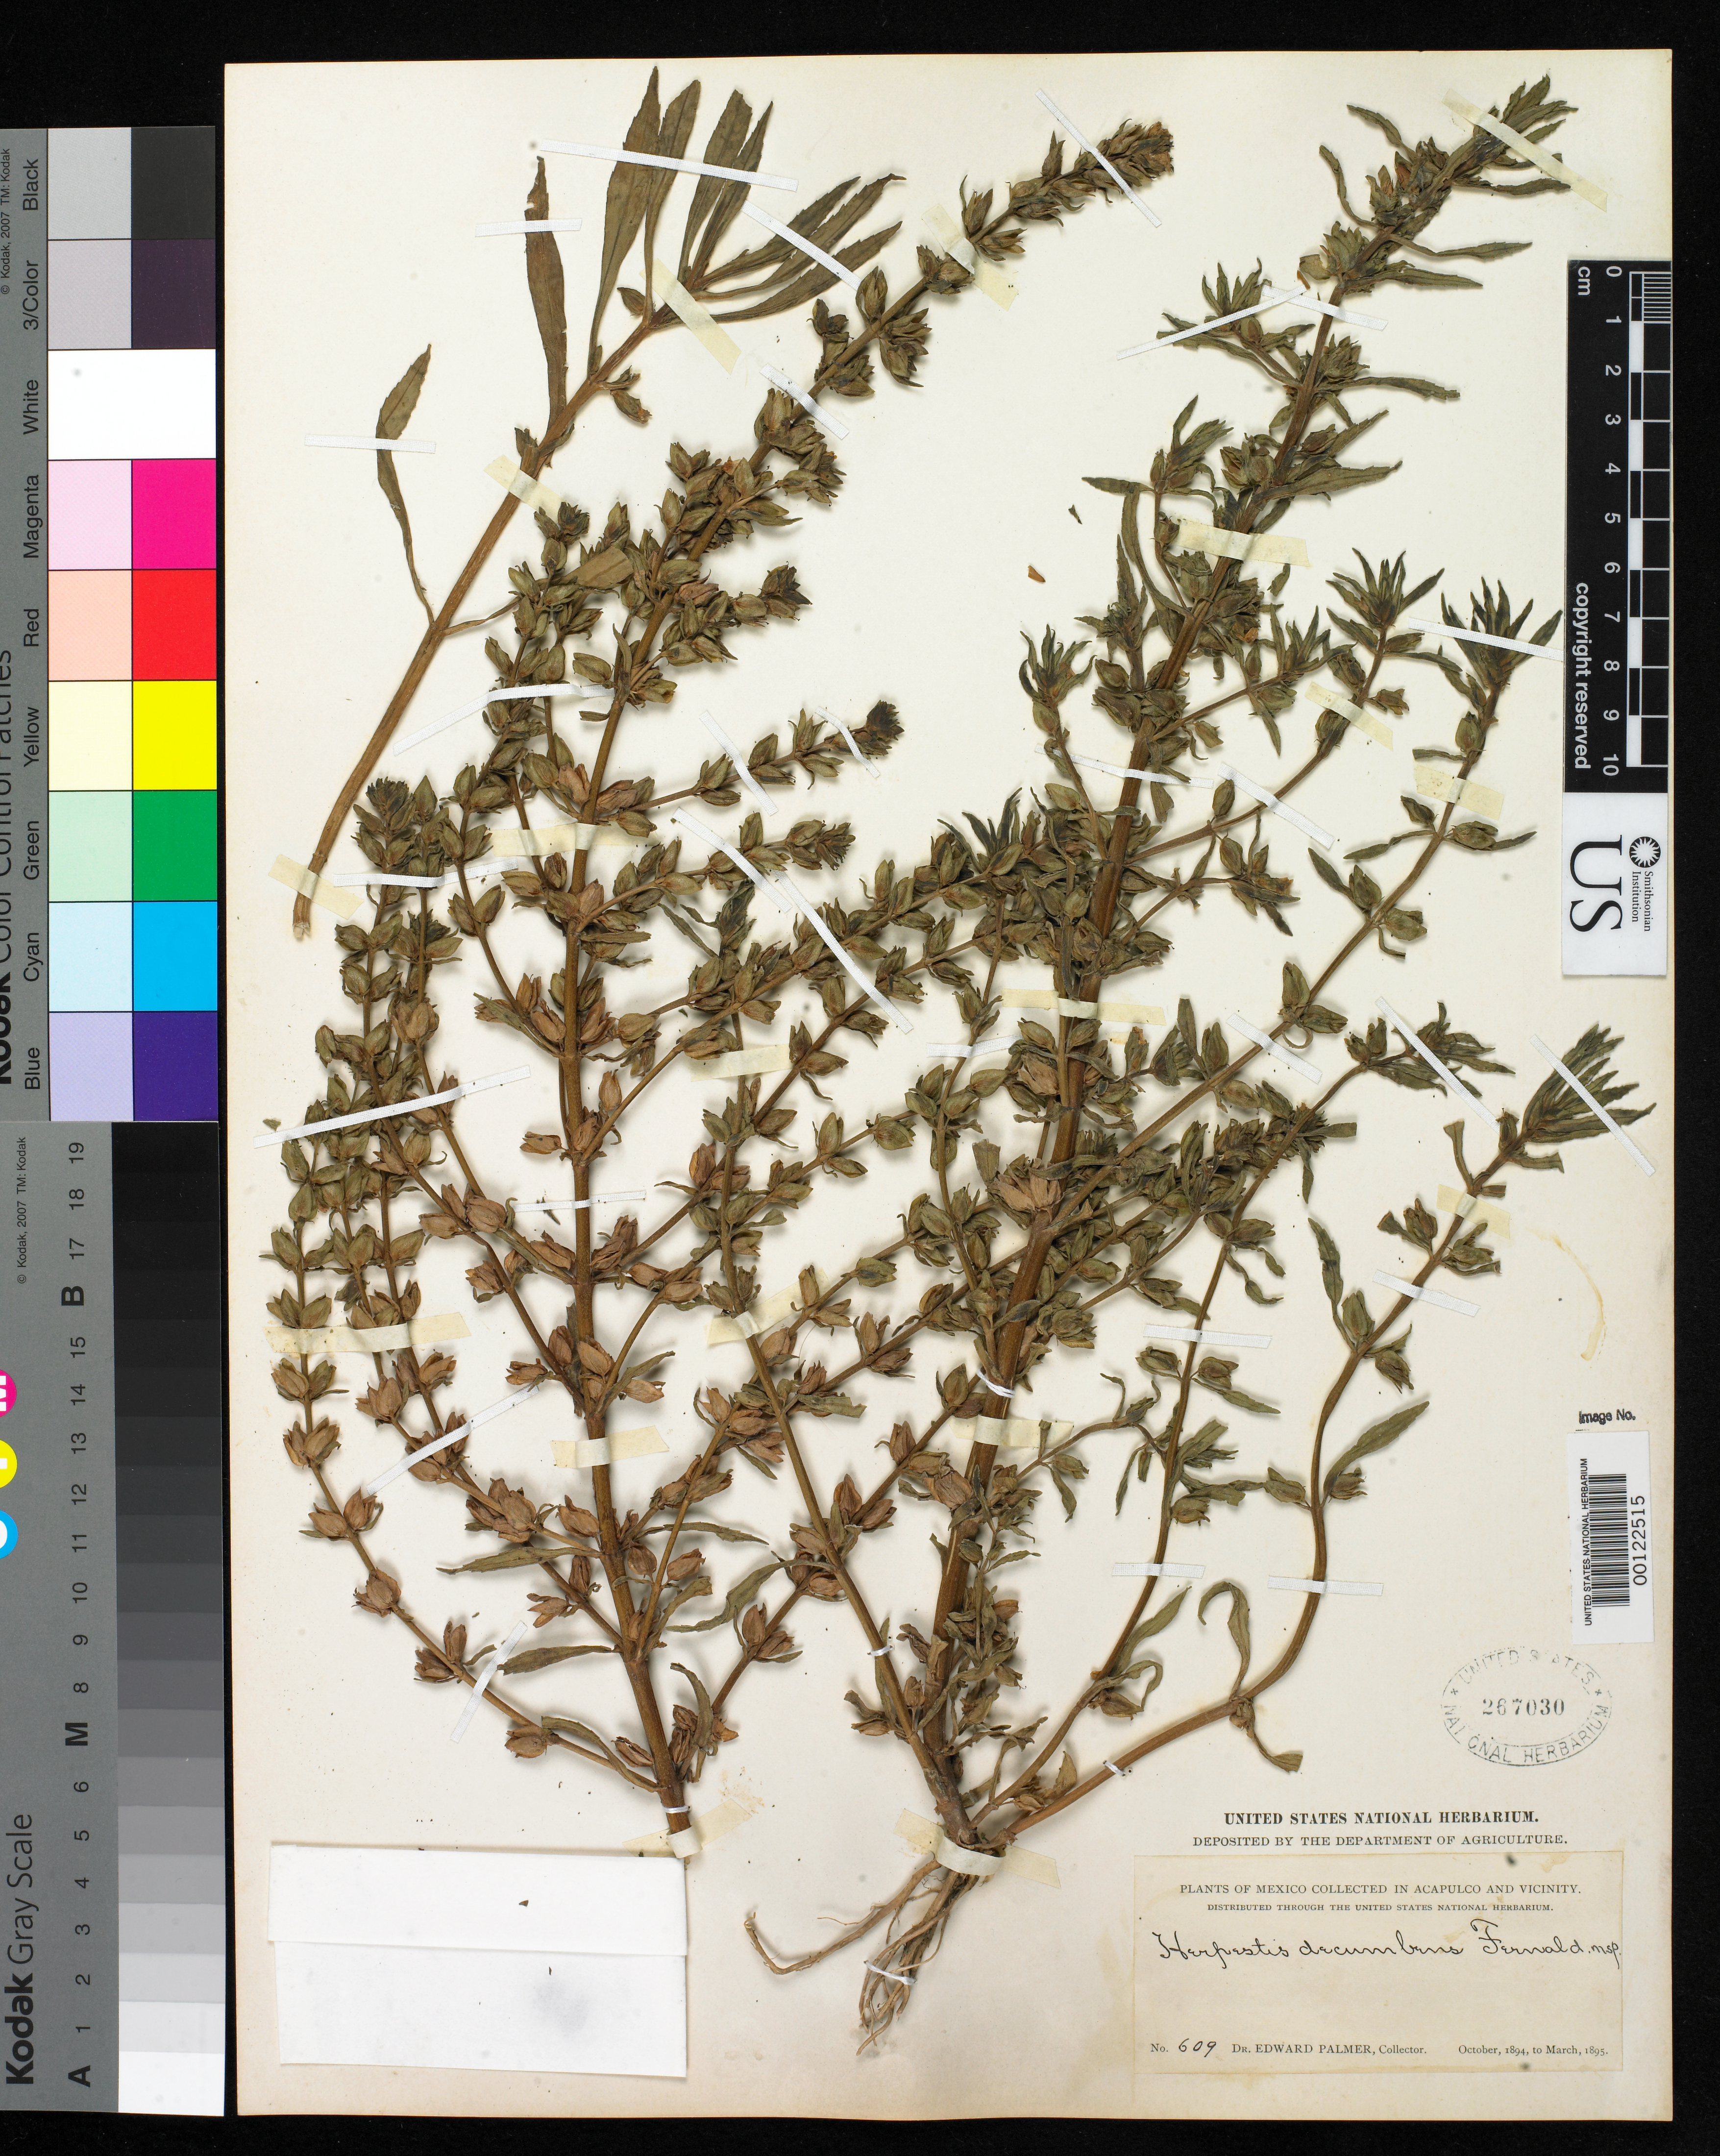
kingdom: Plantae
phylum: Tracheophyta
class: Magnoliopsida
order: Lamiales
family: Plantaginaceae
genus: Herpestis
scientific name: Herpestis decumbens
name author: Fernald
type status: Isotype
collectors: E. Palmer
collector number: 609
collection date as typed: Mar 1895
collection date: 1895-03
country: Mexico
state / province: Guerrero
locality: Acapulco.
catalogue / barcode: US 267030